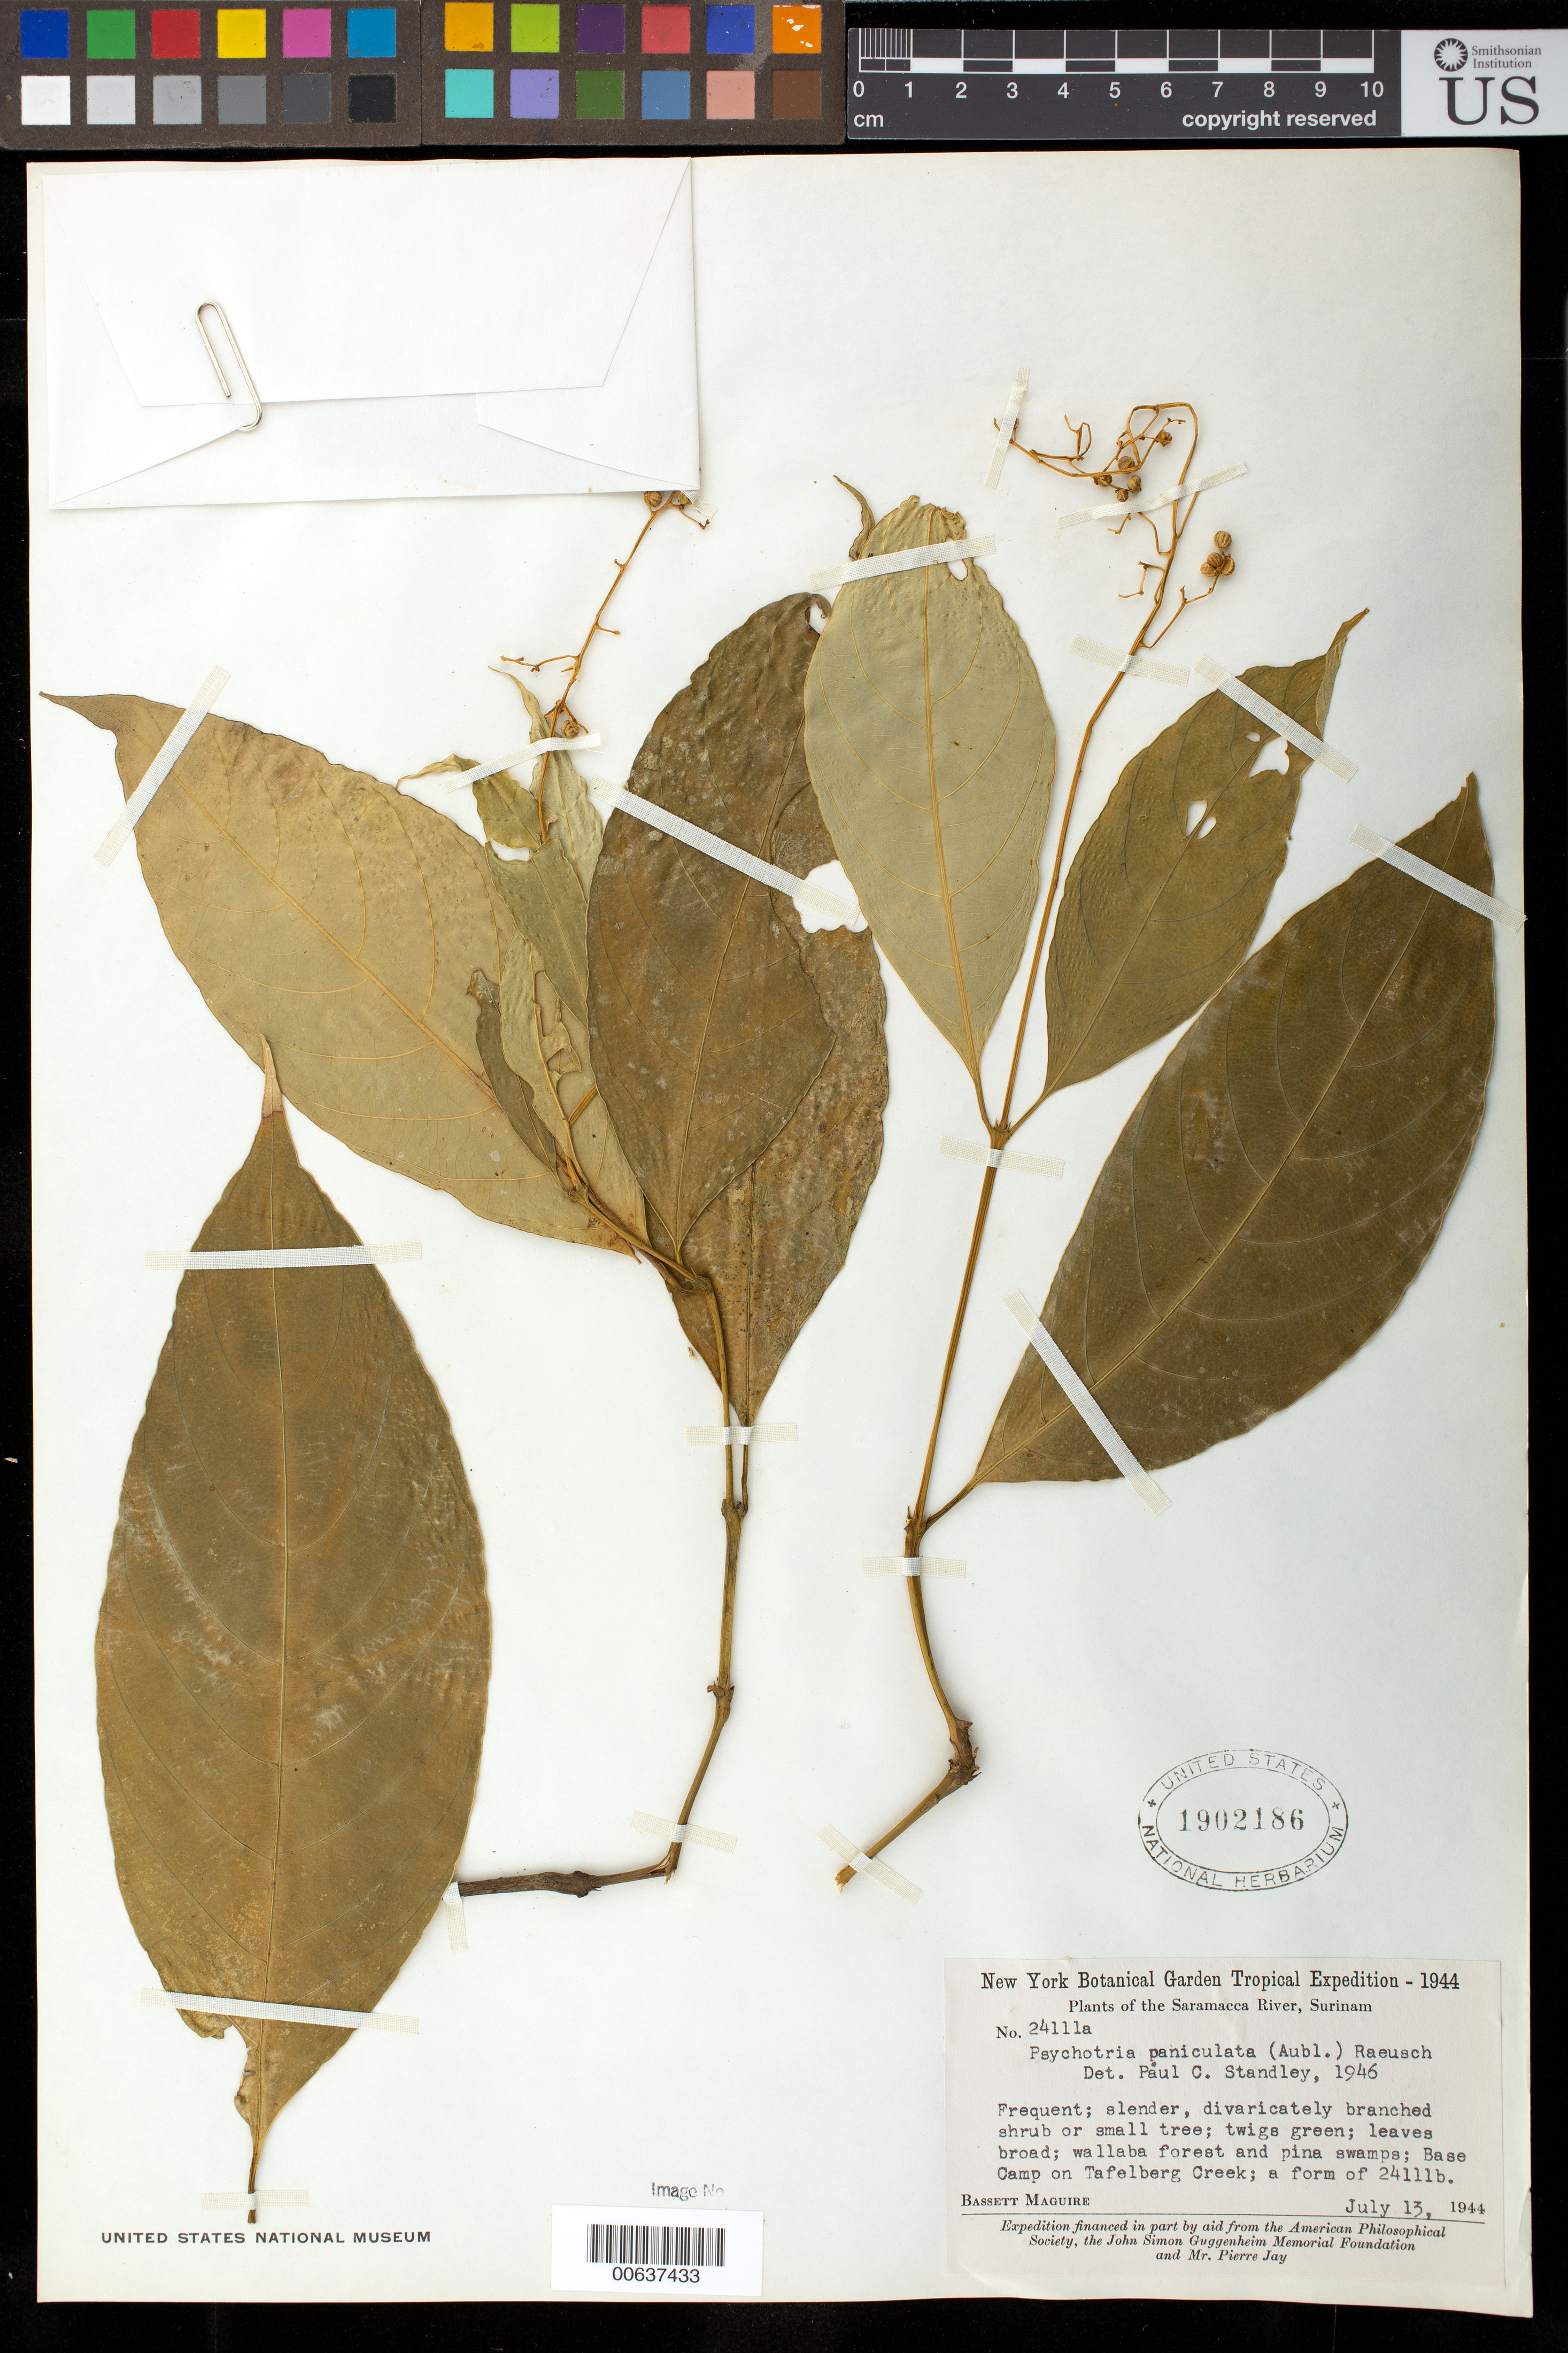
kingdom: Plantae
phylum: Tracheophyta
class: Magnoliopsida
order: Gentianales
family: Rubiaceae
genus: Palicourea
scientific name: Palicourea aubletii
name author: Delprete & J.H. Kirkbr.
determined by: Kirkbride, J. H., Jr.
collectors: B. Maguire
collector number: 24111 a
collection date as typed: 13-Jul-44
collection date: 1944-07-13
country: Suriname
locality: Saramacca River, Tafelberg Creek, vicinity of Base Camp 1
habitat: Wallaba forest and pine swamps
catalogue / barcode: US 1902186